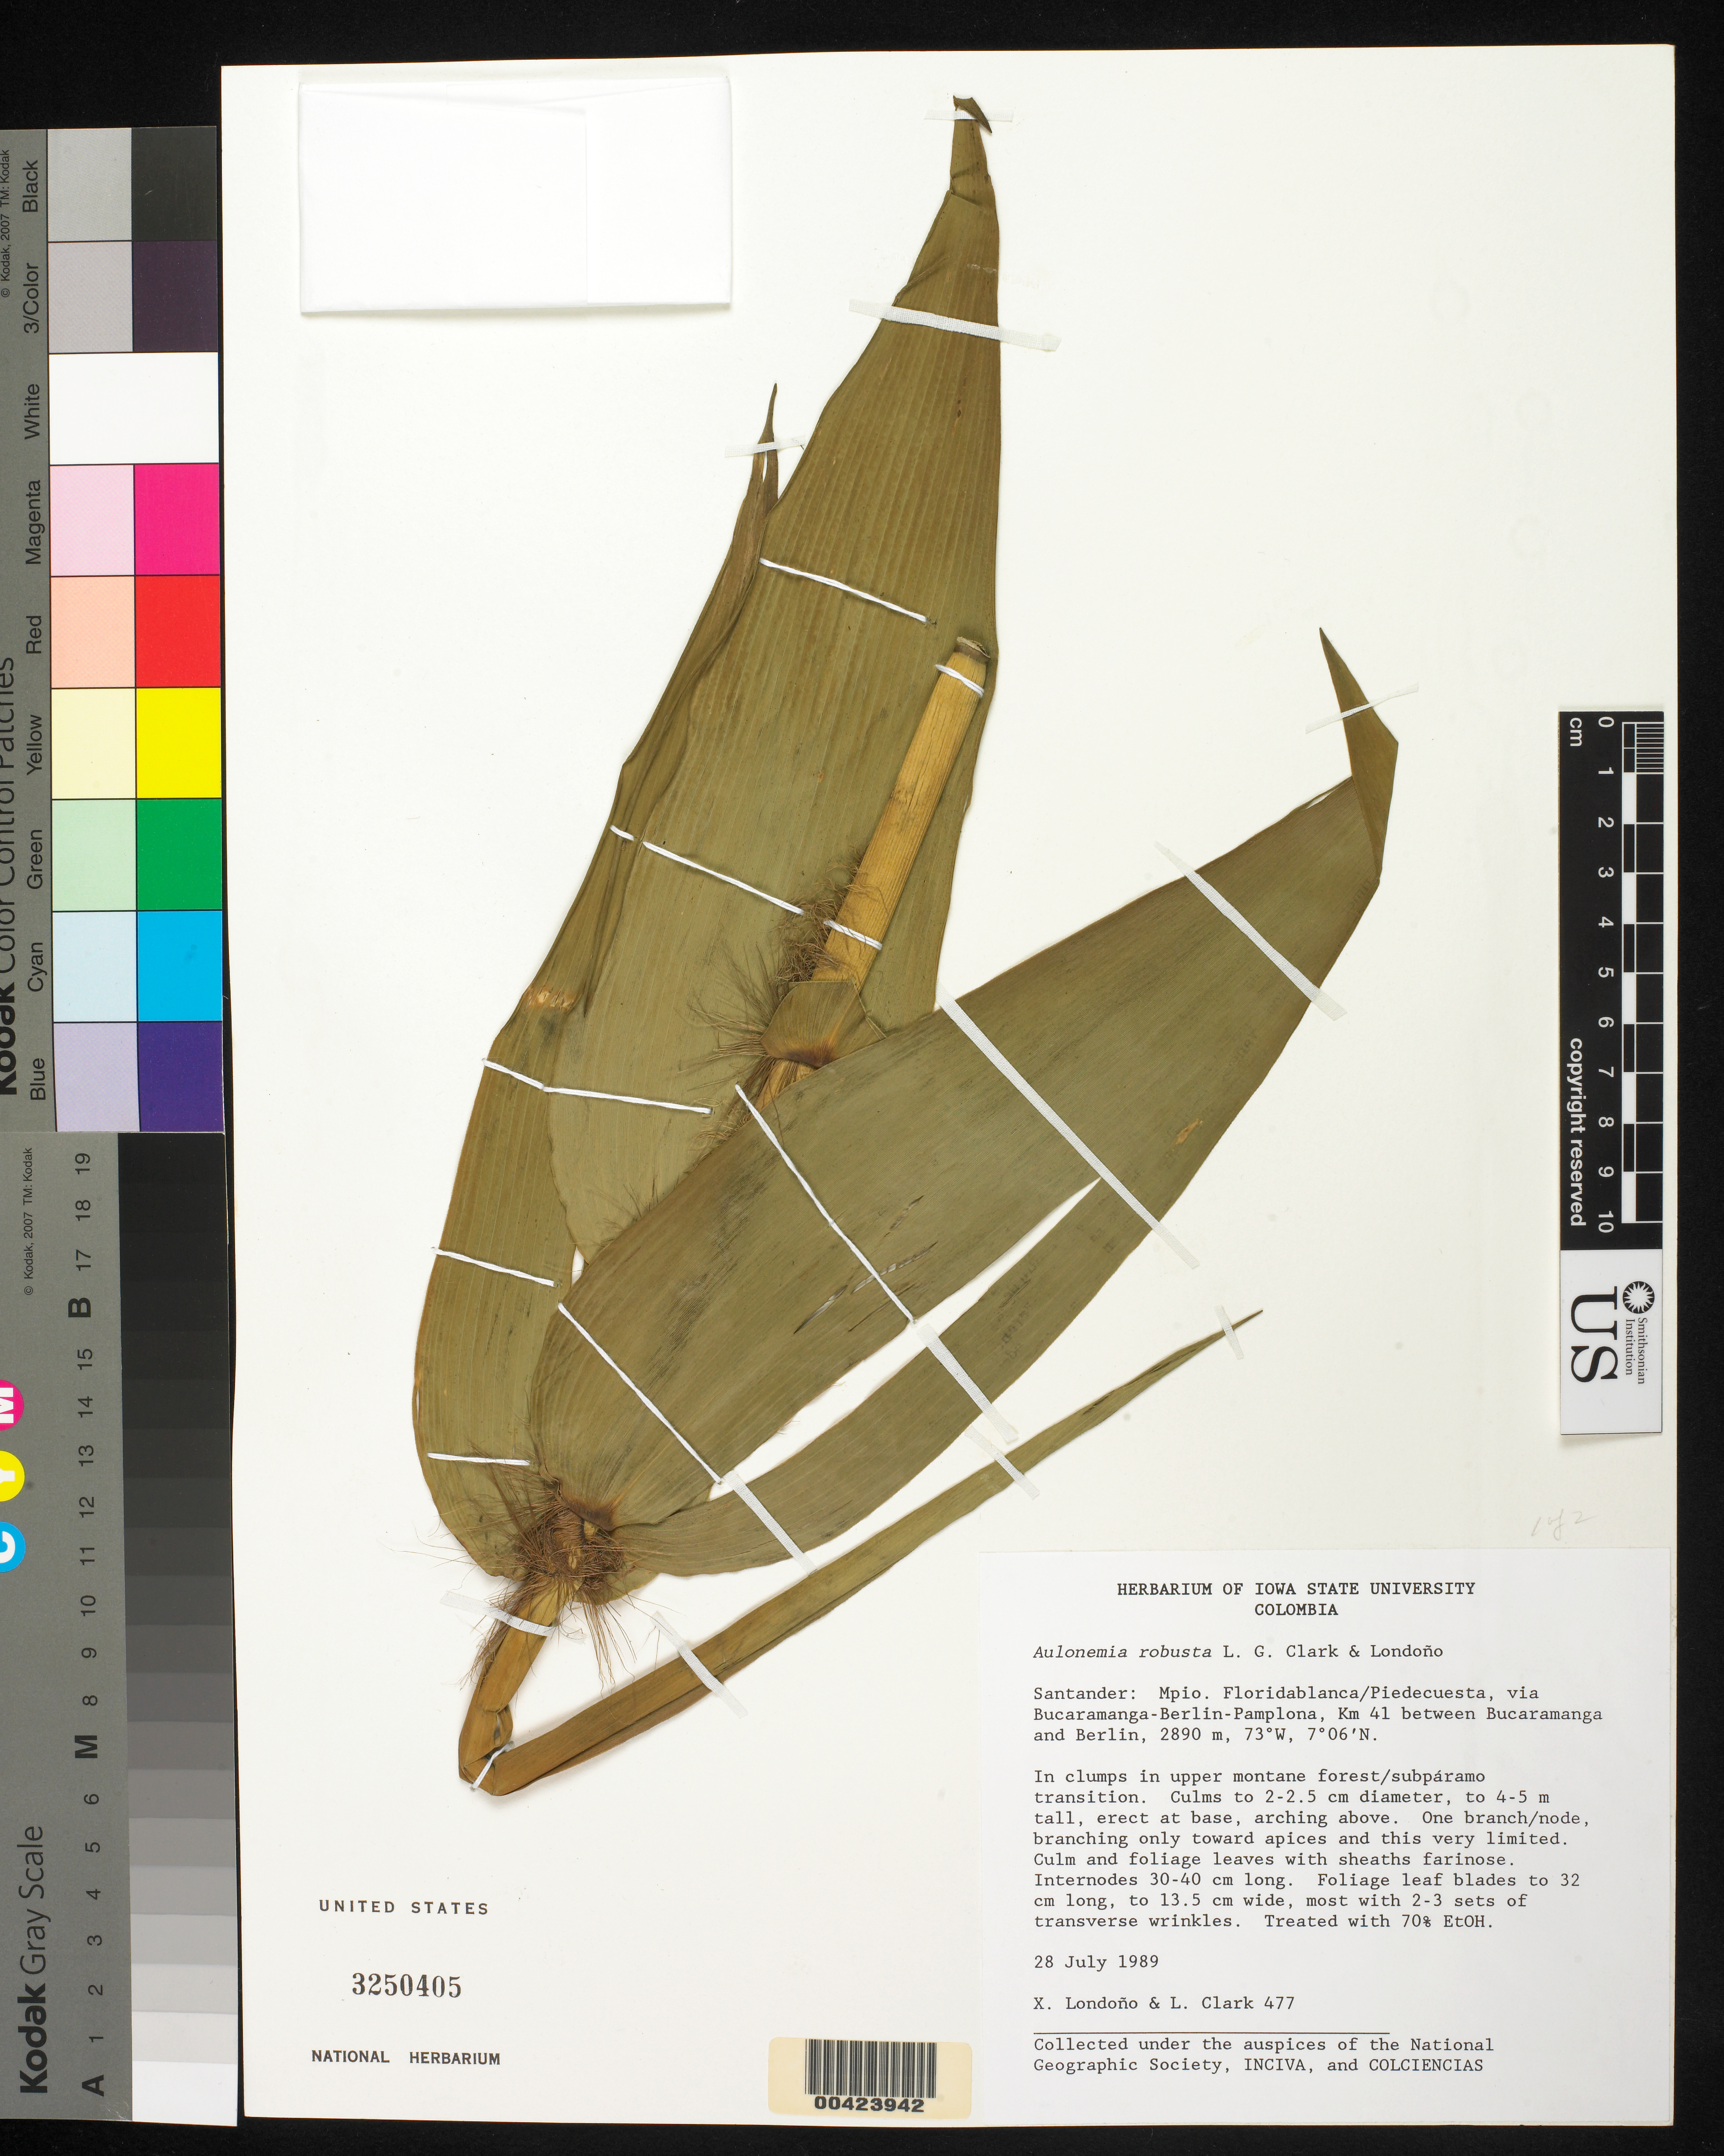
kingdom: Plantae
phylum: Tracheophyta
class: Liliopsida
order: Poales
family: Poaceae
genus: Aulonemia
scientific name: Aulonemia robusta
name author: L.G. Clark & Londoño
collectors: X. Londoño & L. G. Clark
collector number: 477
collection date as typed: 28 Jul 1989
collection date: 1989-07-28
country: Colombia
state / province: Santander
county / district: Floridablanca / Piedecuesta Mun.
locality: Via Bucaramanga - Berlin - Pamplona, between Bucaramanga and Berlin; km 41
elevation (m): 2890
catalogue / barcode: US 3250405